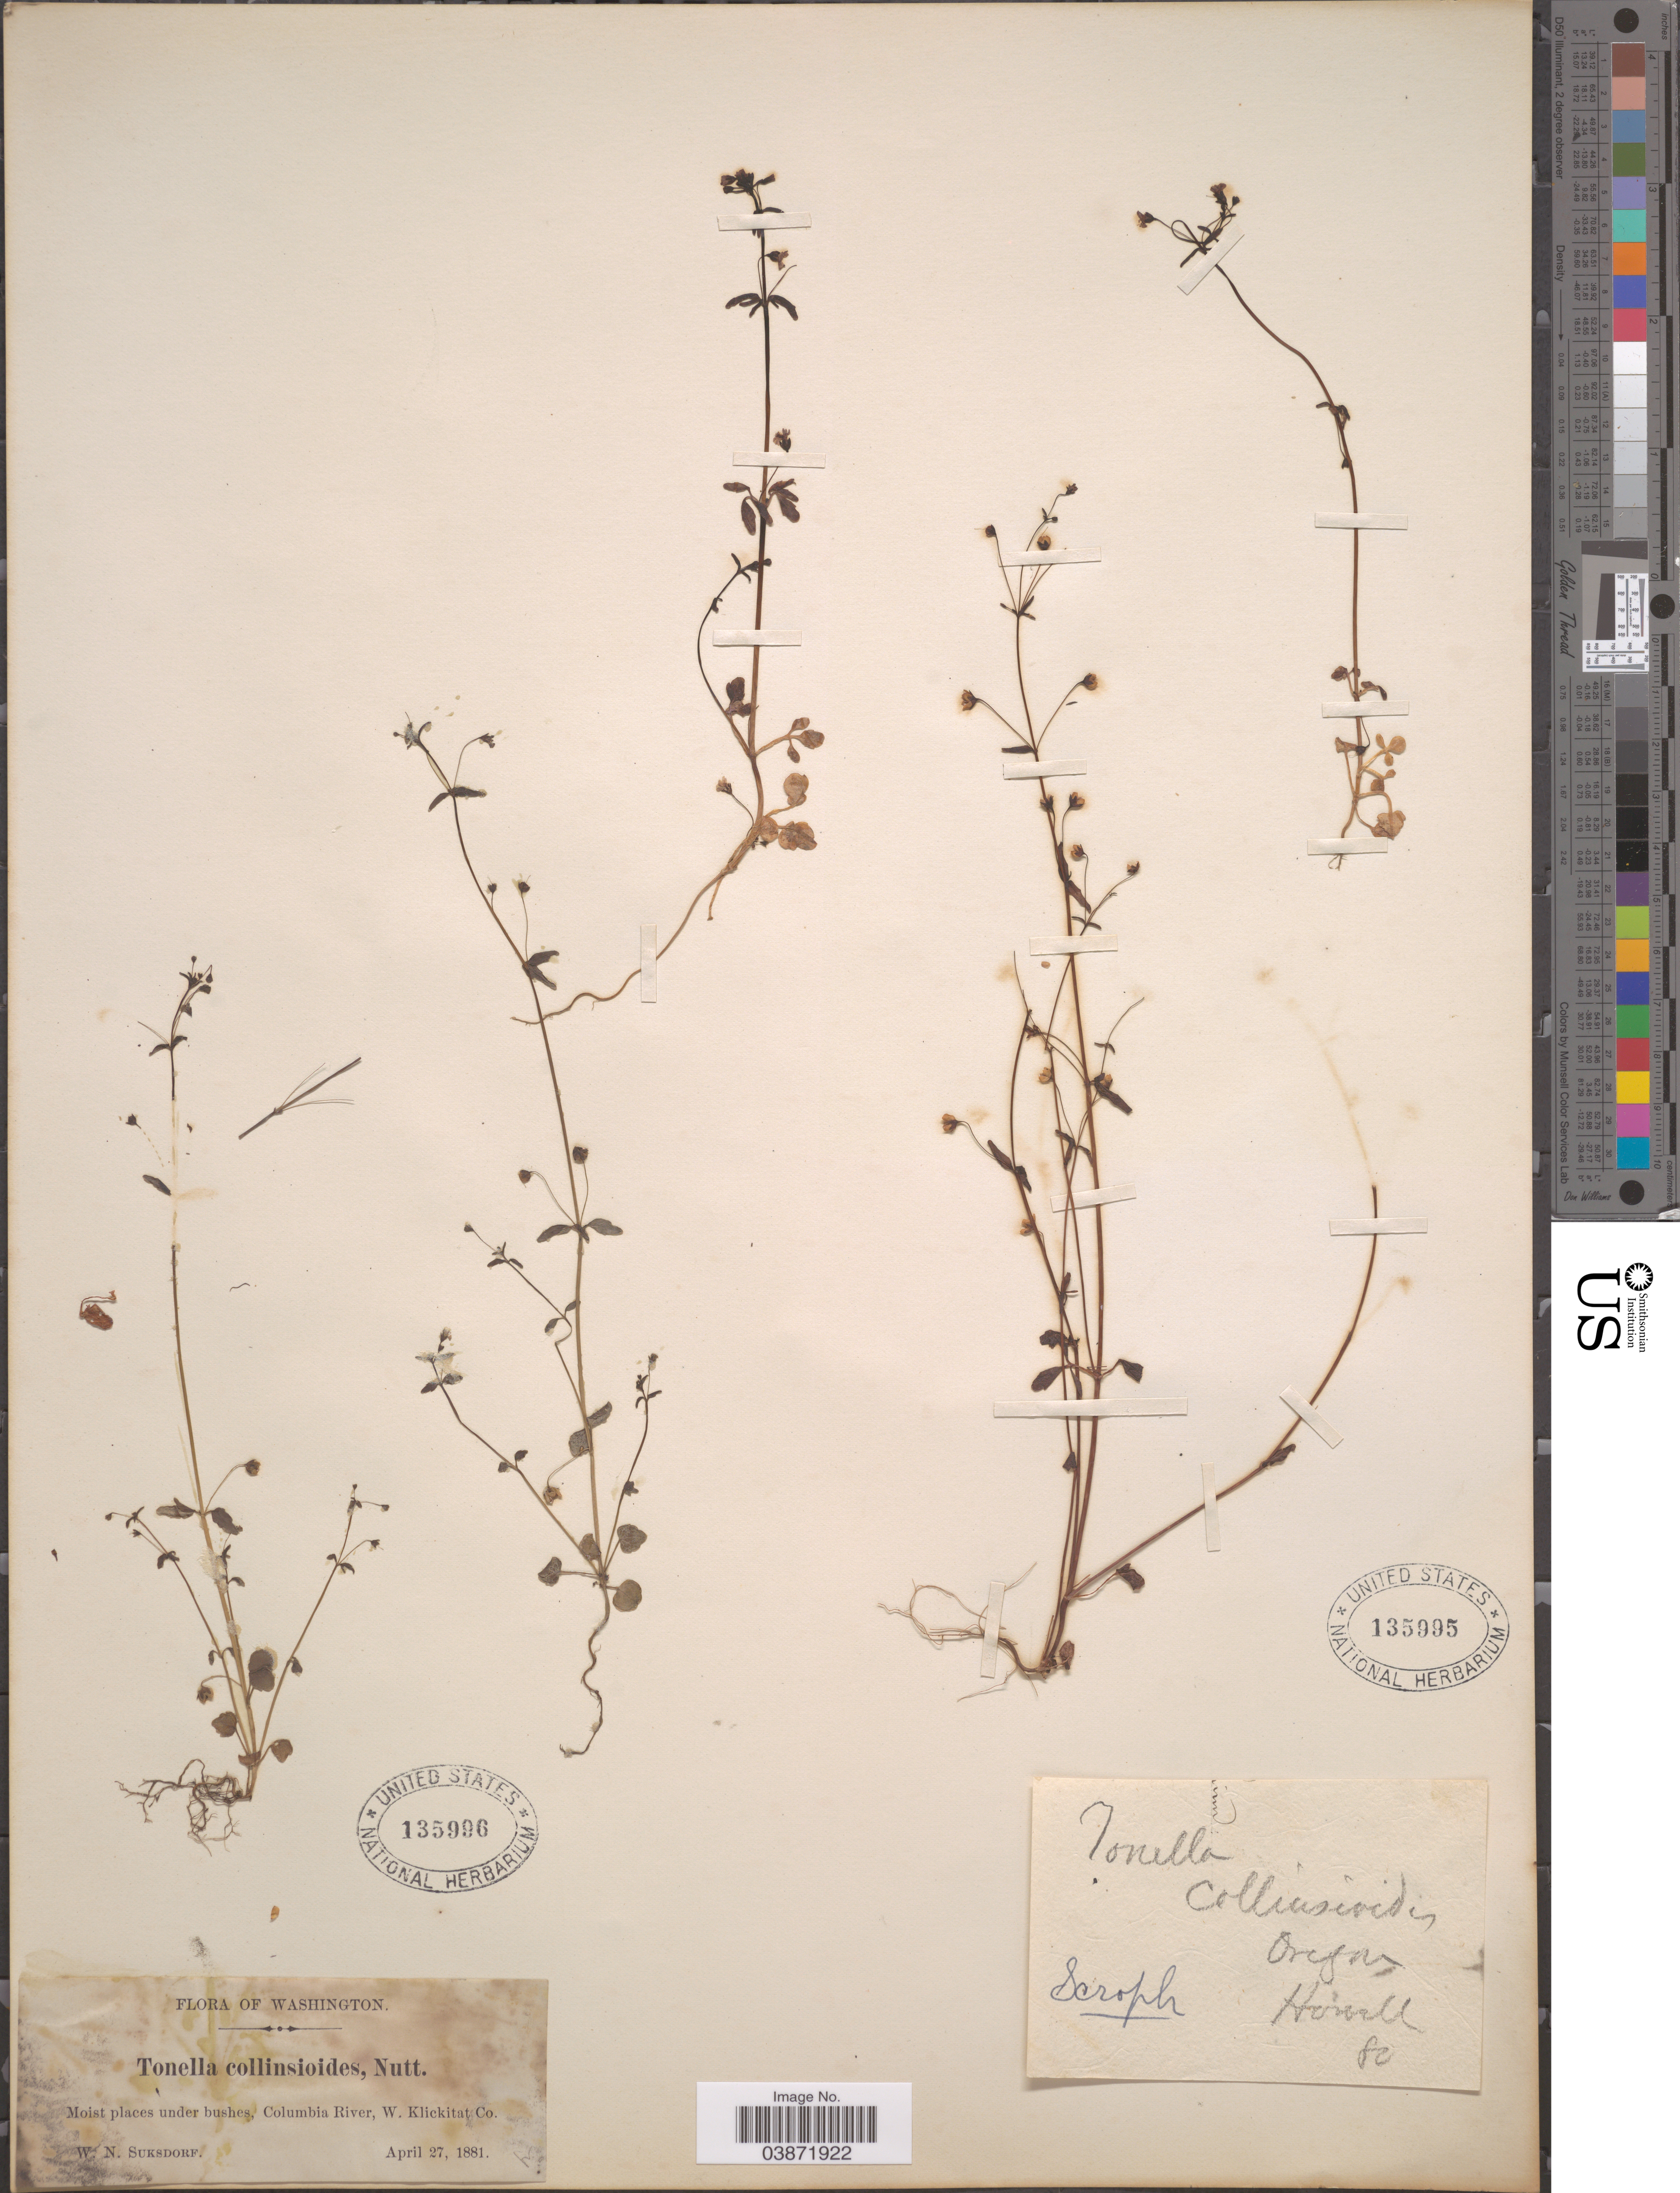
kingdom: Plantae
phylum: Tracheophyta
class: Magnoliopsida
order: Lamiales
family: Plantaginaceae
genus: Tonella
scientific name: Tonella collinsioides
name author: Nutt. ex A. Gray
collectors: W. N. Suksdorf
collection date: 1881-04-27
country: United States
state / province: Washington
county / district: Klickitat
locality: Columbia River, W. Klickitat Co.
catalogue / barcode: US 135996